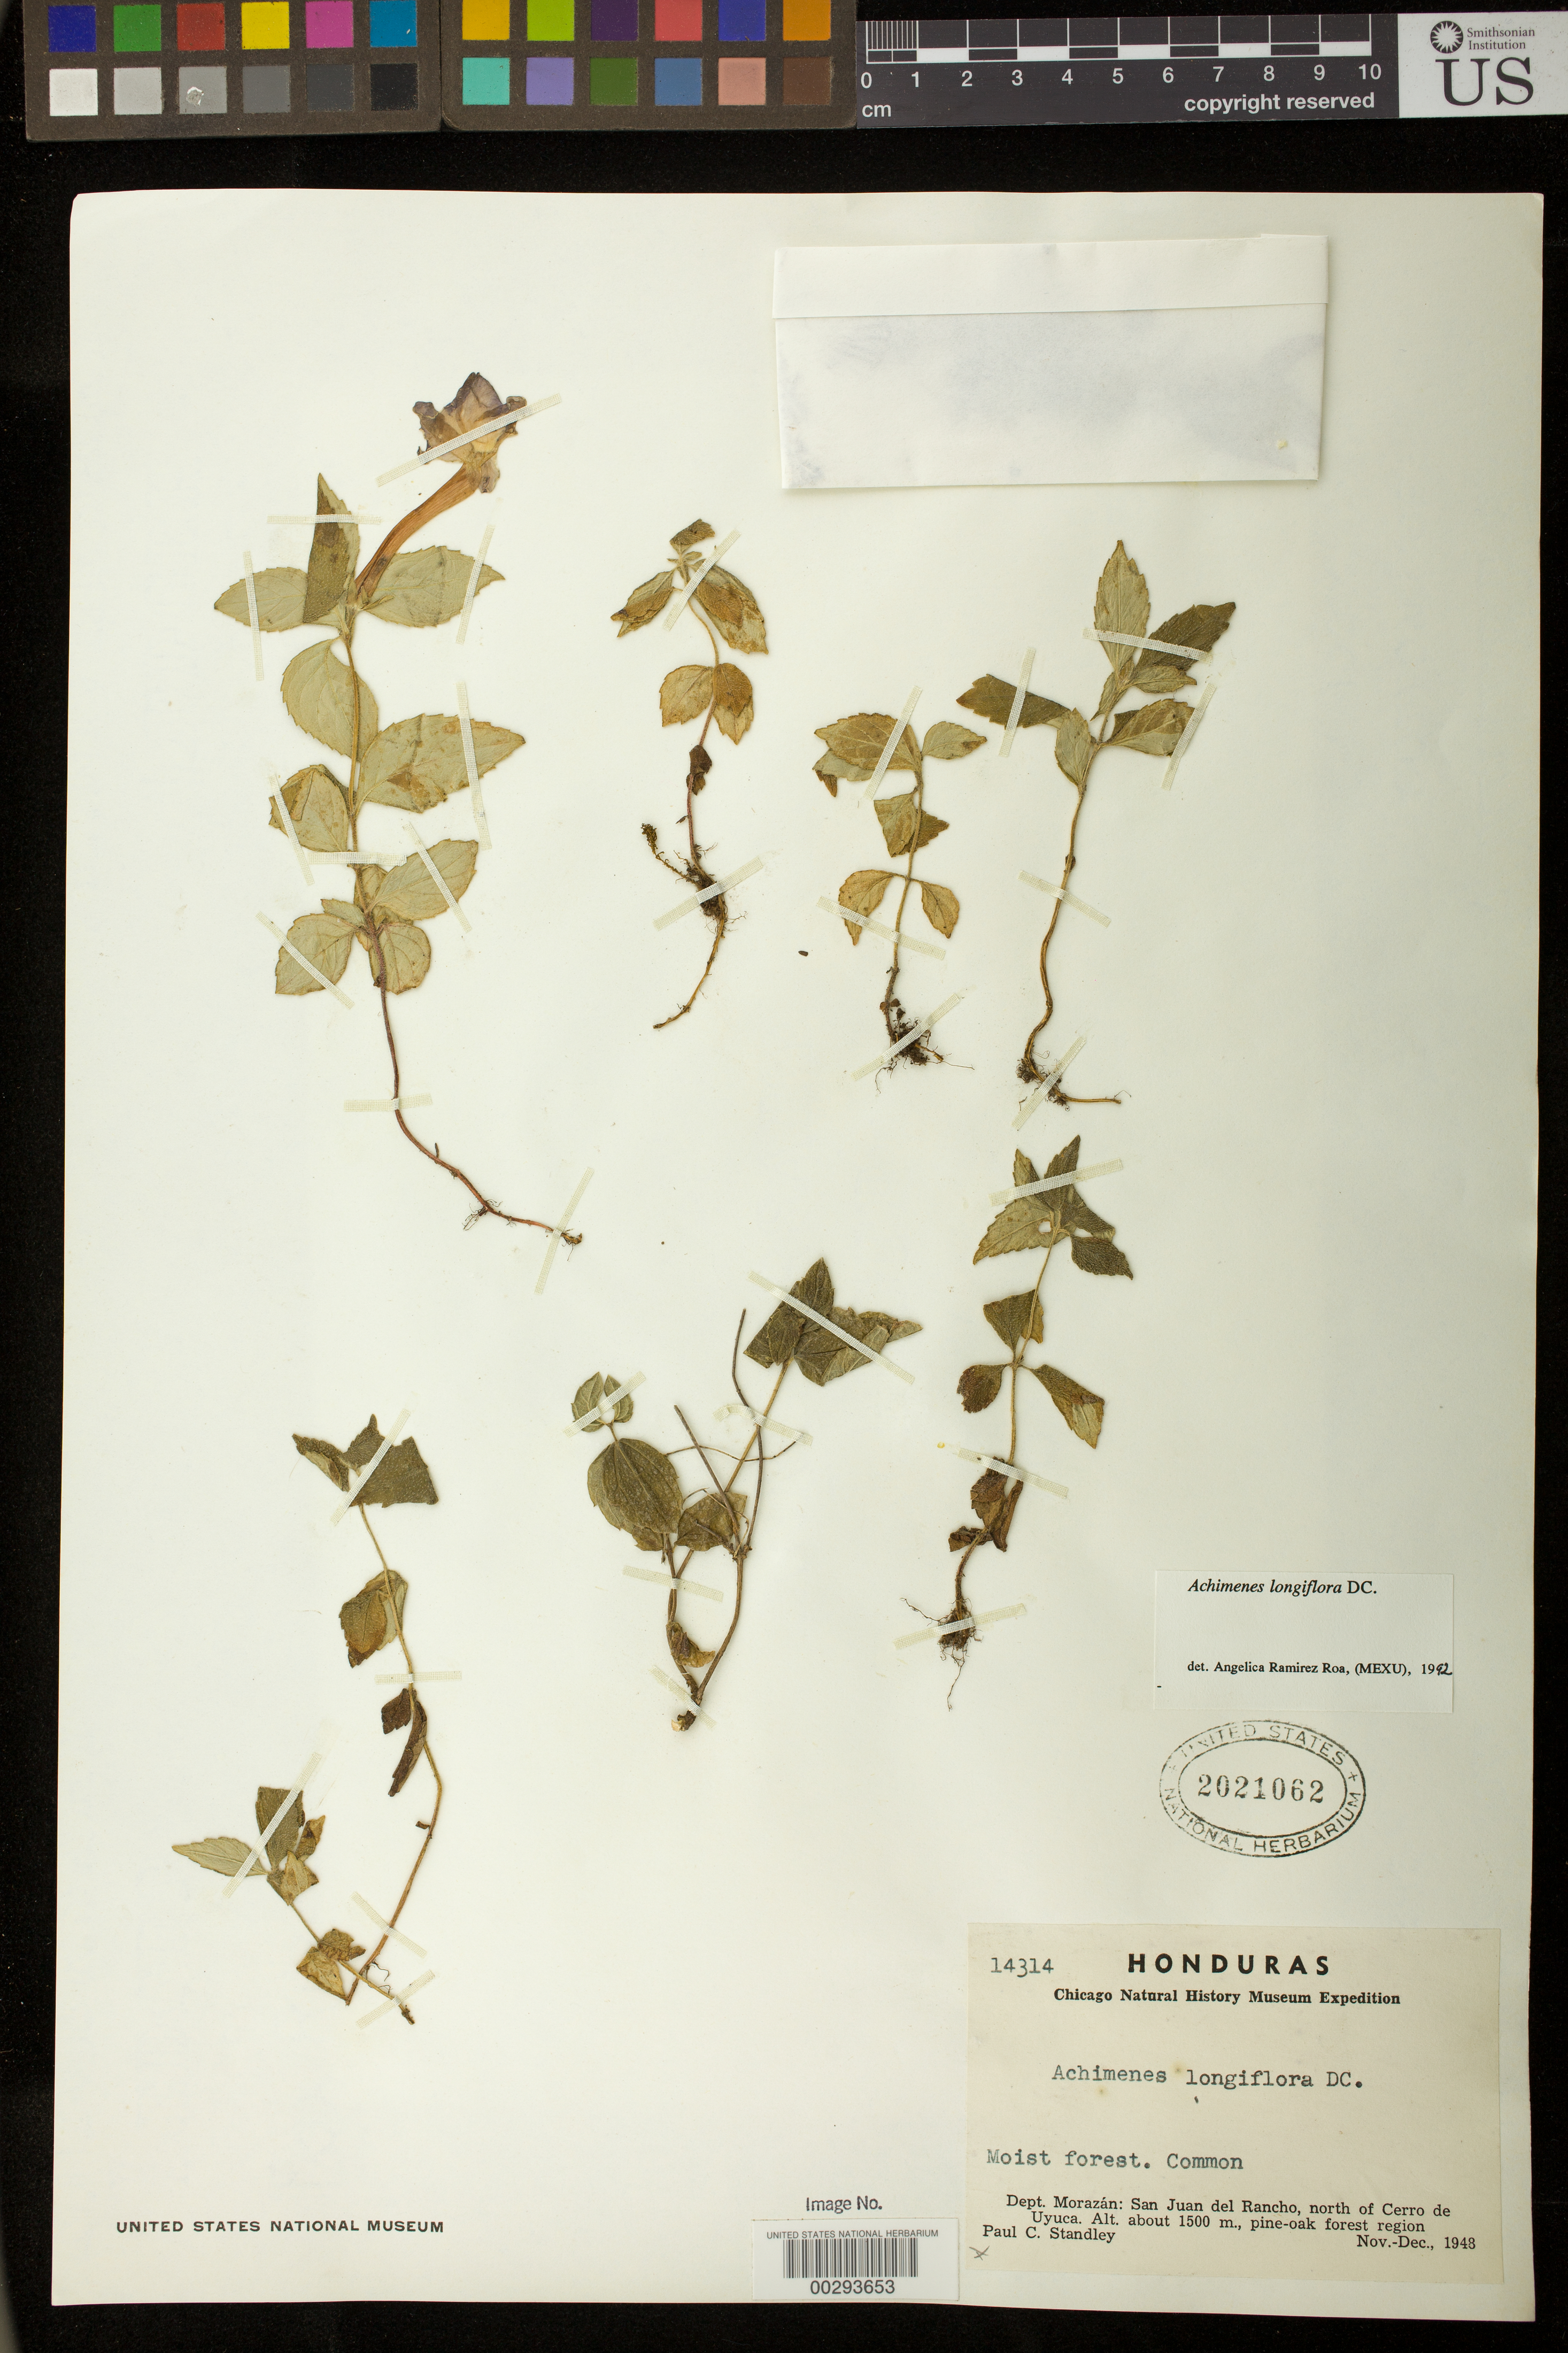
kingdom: Plantae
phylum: Tracheophyta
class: Magnoliopsida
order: Lamiales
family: Gesneriaceae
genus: Achimenes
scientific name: Achimenes longiflora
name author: DC.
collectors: P. C. Standley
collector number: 14314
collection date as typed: Nov-Dec 1948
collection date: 1948-11/1948-12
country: Honduras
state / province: Fco. Morazán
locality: San Juan del Rancho, N of Cerro de Uyuca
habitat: Moist forest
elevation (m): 1500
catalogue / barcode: US 2021062